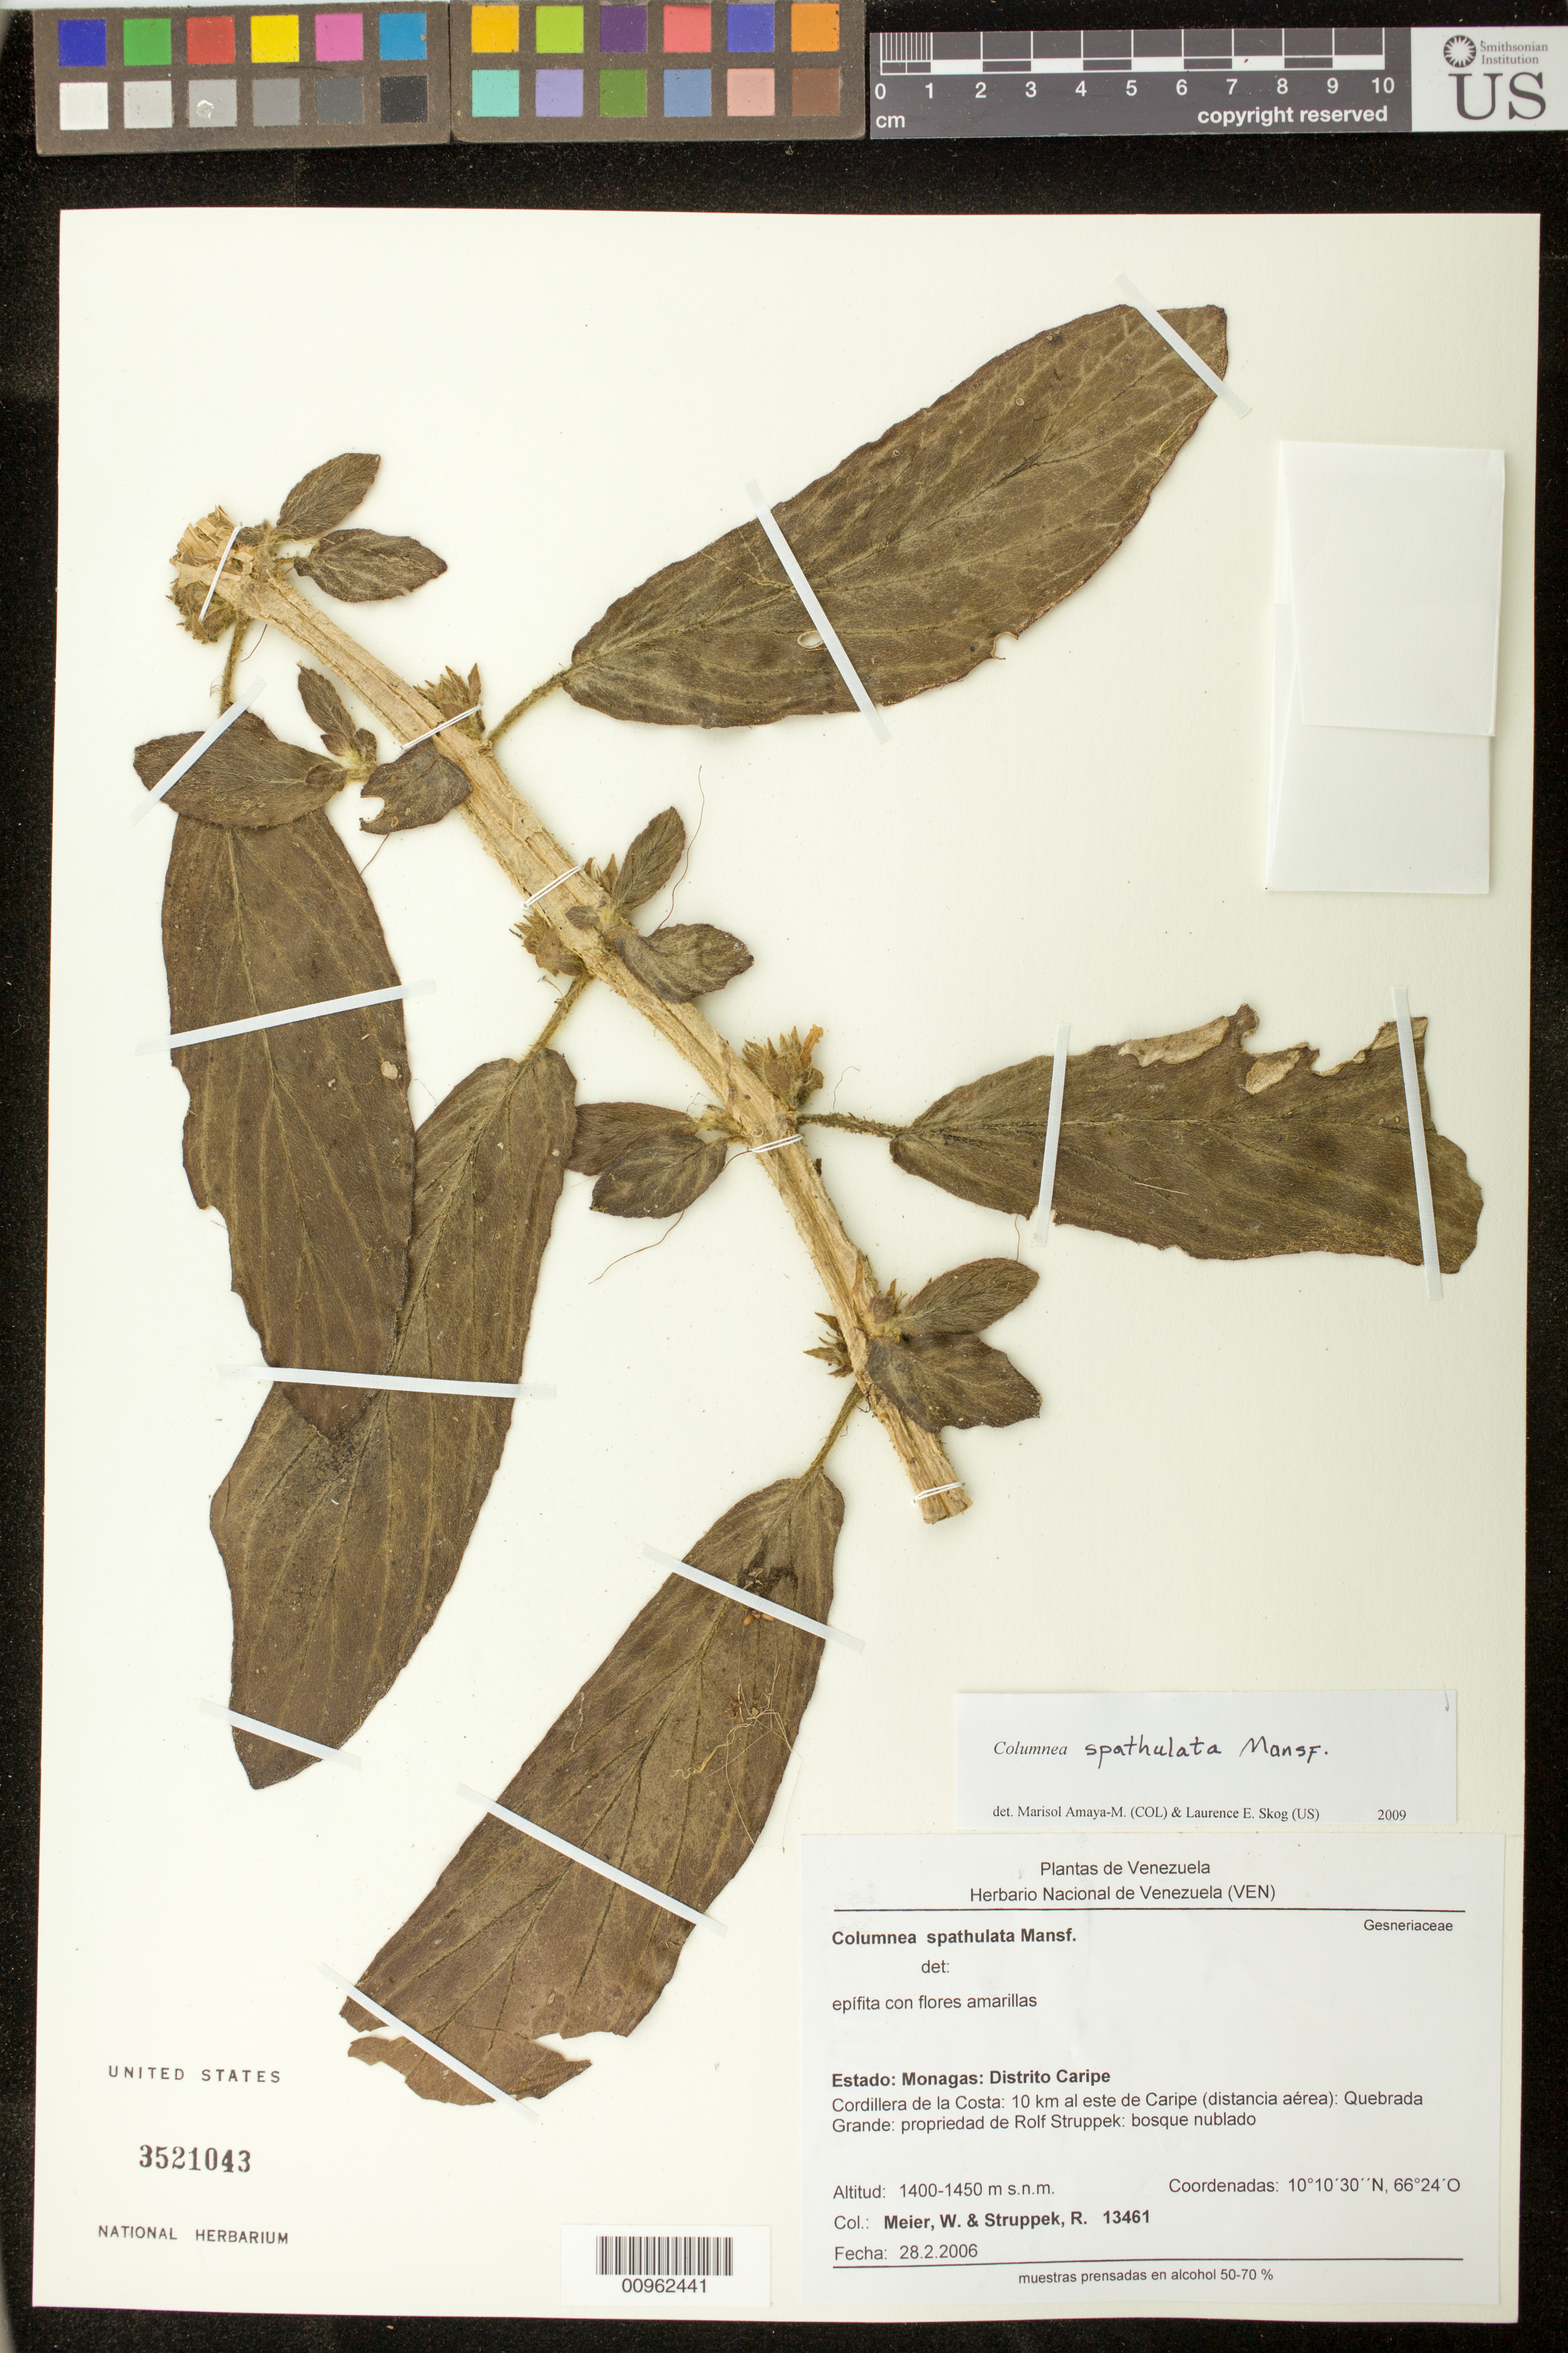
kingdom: Plantae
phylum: Tracheophyta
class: Magnoliopsida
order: Lamiales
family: Gesneriaceae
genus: Columnea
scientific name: Columnea spathulata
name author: Mansf.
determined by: Amaya-Márquez, M.; Skog, Laurence E.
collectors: W. Meier & R. Struppek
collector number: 13461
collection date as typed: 28 Feb 2006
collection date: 2006-02-28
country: Venezuela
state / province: Monagas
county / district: Caripe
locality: Cordillera de la Costa, 10 km al este de Caripe (distancia aérea), Quebrada Grande, propriedad de Rolf Struppek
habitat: Bosque nublado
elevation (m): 1400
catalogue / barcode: US 3521043